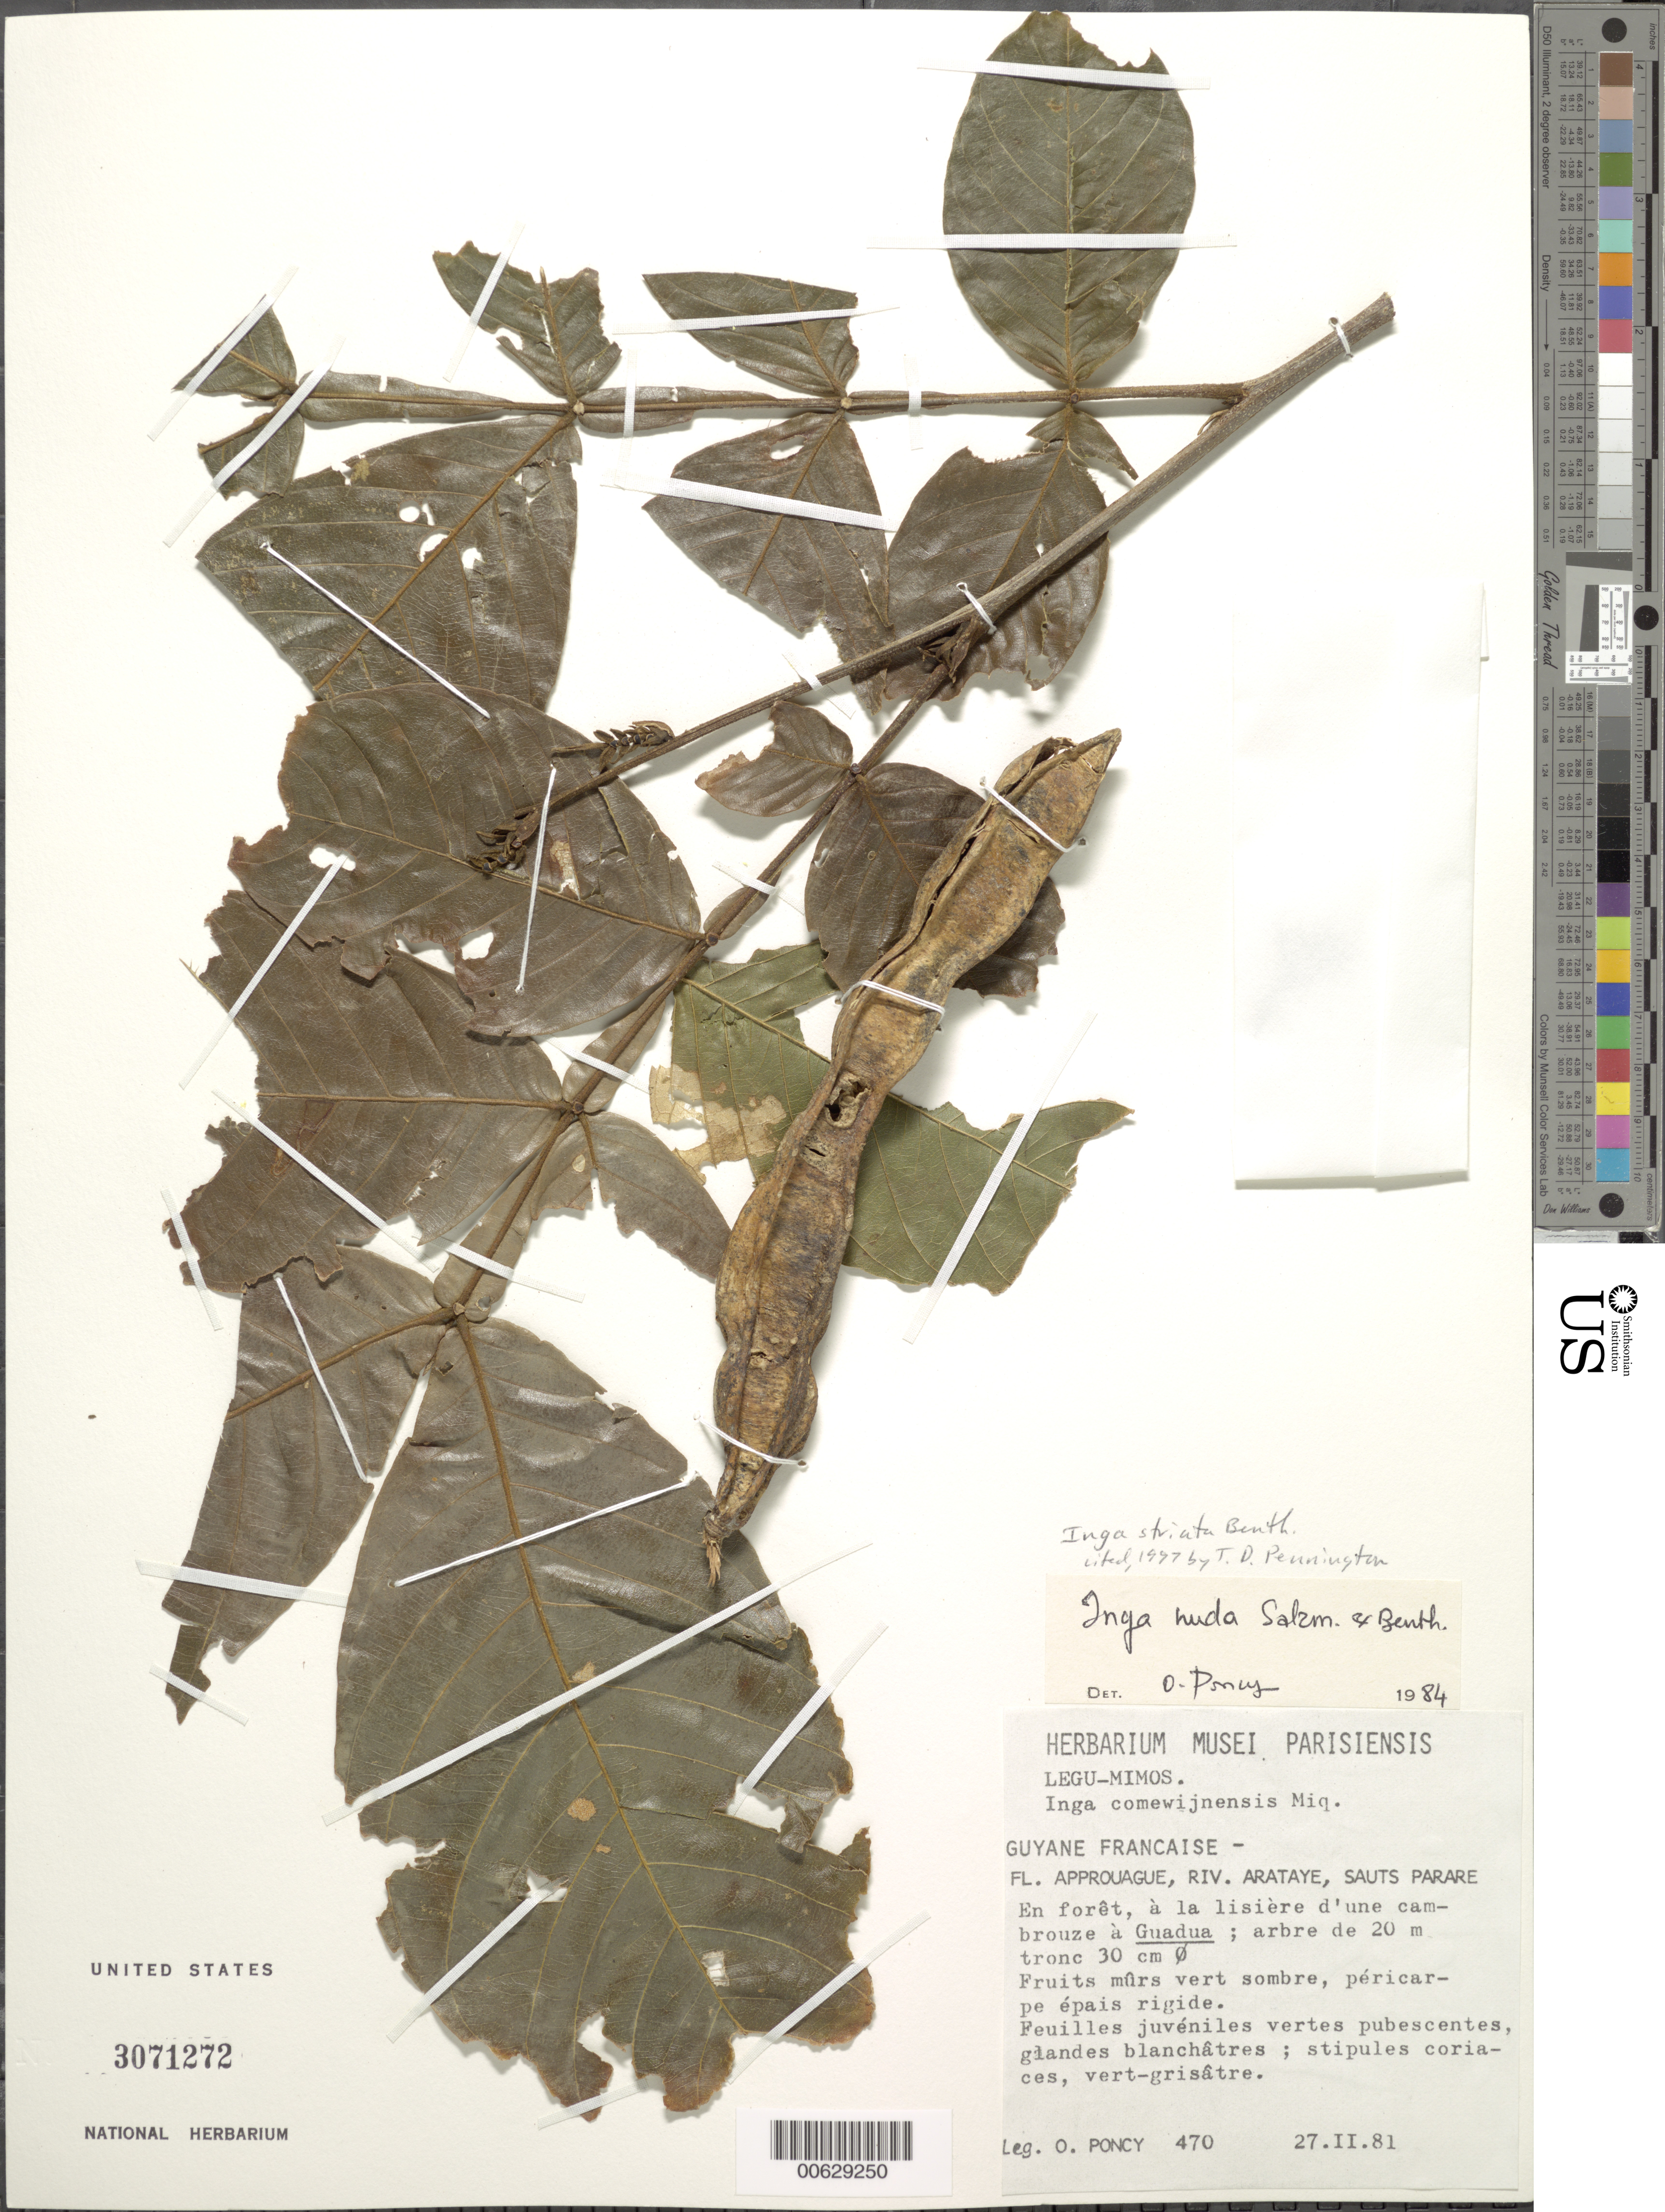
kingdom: Plantae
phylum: Tracheophyta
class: Magnoliopsida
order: Fabales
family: Fabaceae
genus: Inga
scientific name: Inga striata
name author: Benth.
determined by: Pennington, T. D., (K)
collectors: O. Poncy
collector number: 470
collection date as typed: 27-Feb-81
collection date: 1981-02-27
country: French Guiana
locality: Saut Pararé, Rivière Arataye, Fleuve Approuague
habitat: Foret, a la lisiere d'une cambrouze a guadua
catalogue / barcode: US 3071272